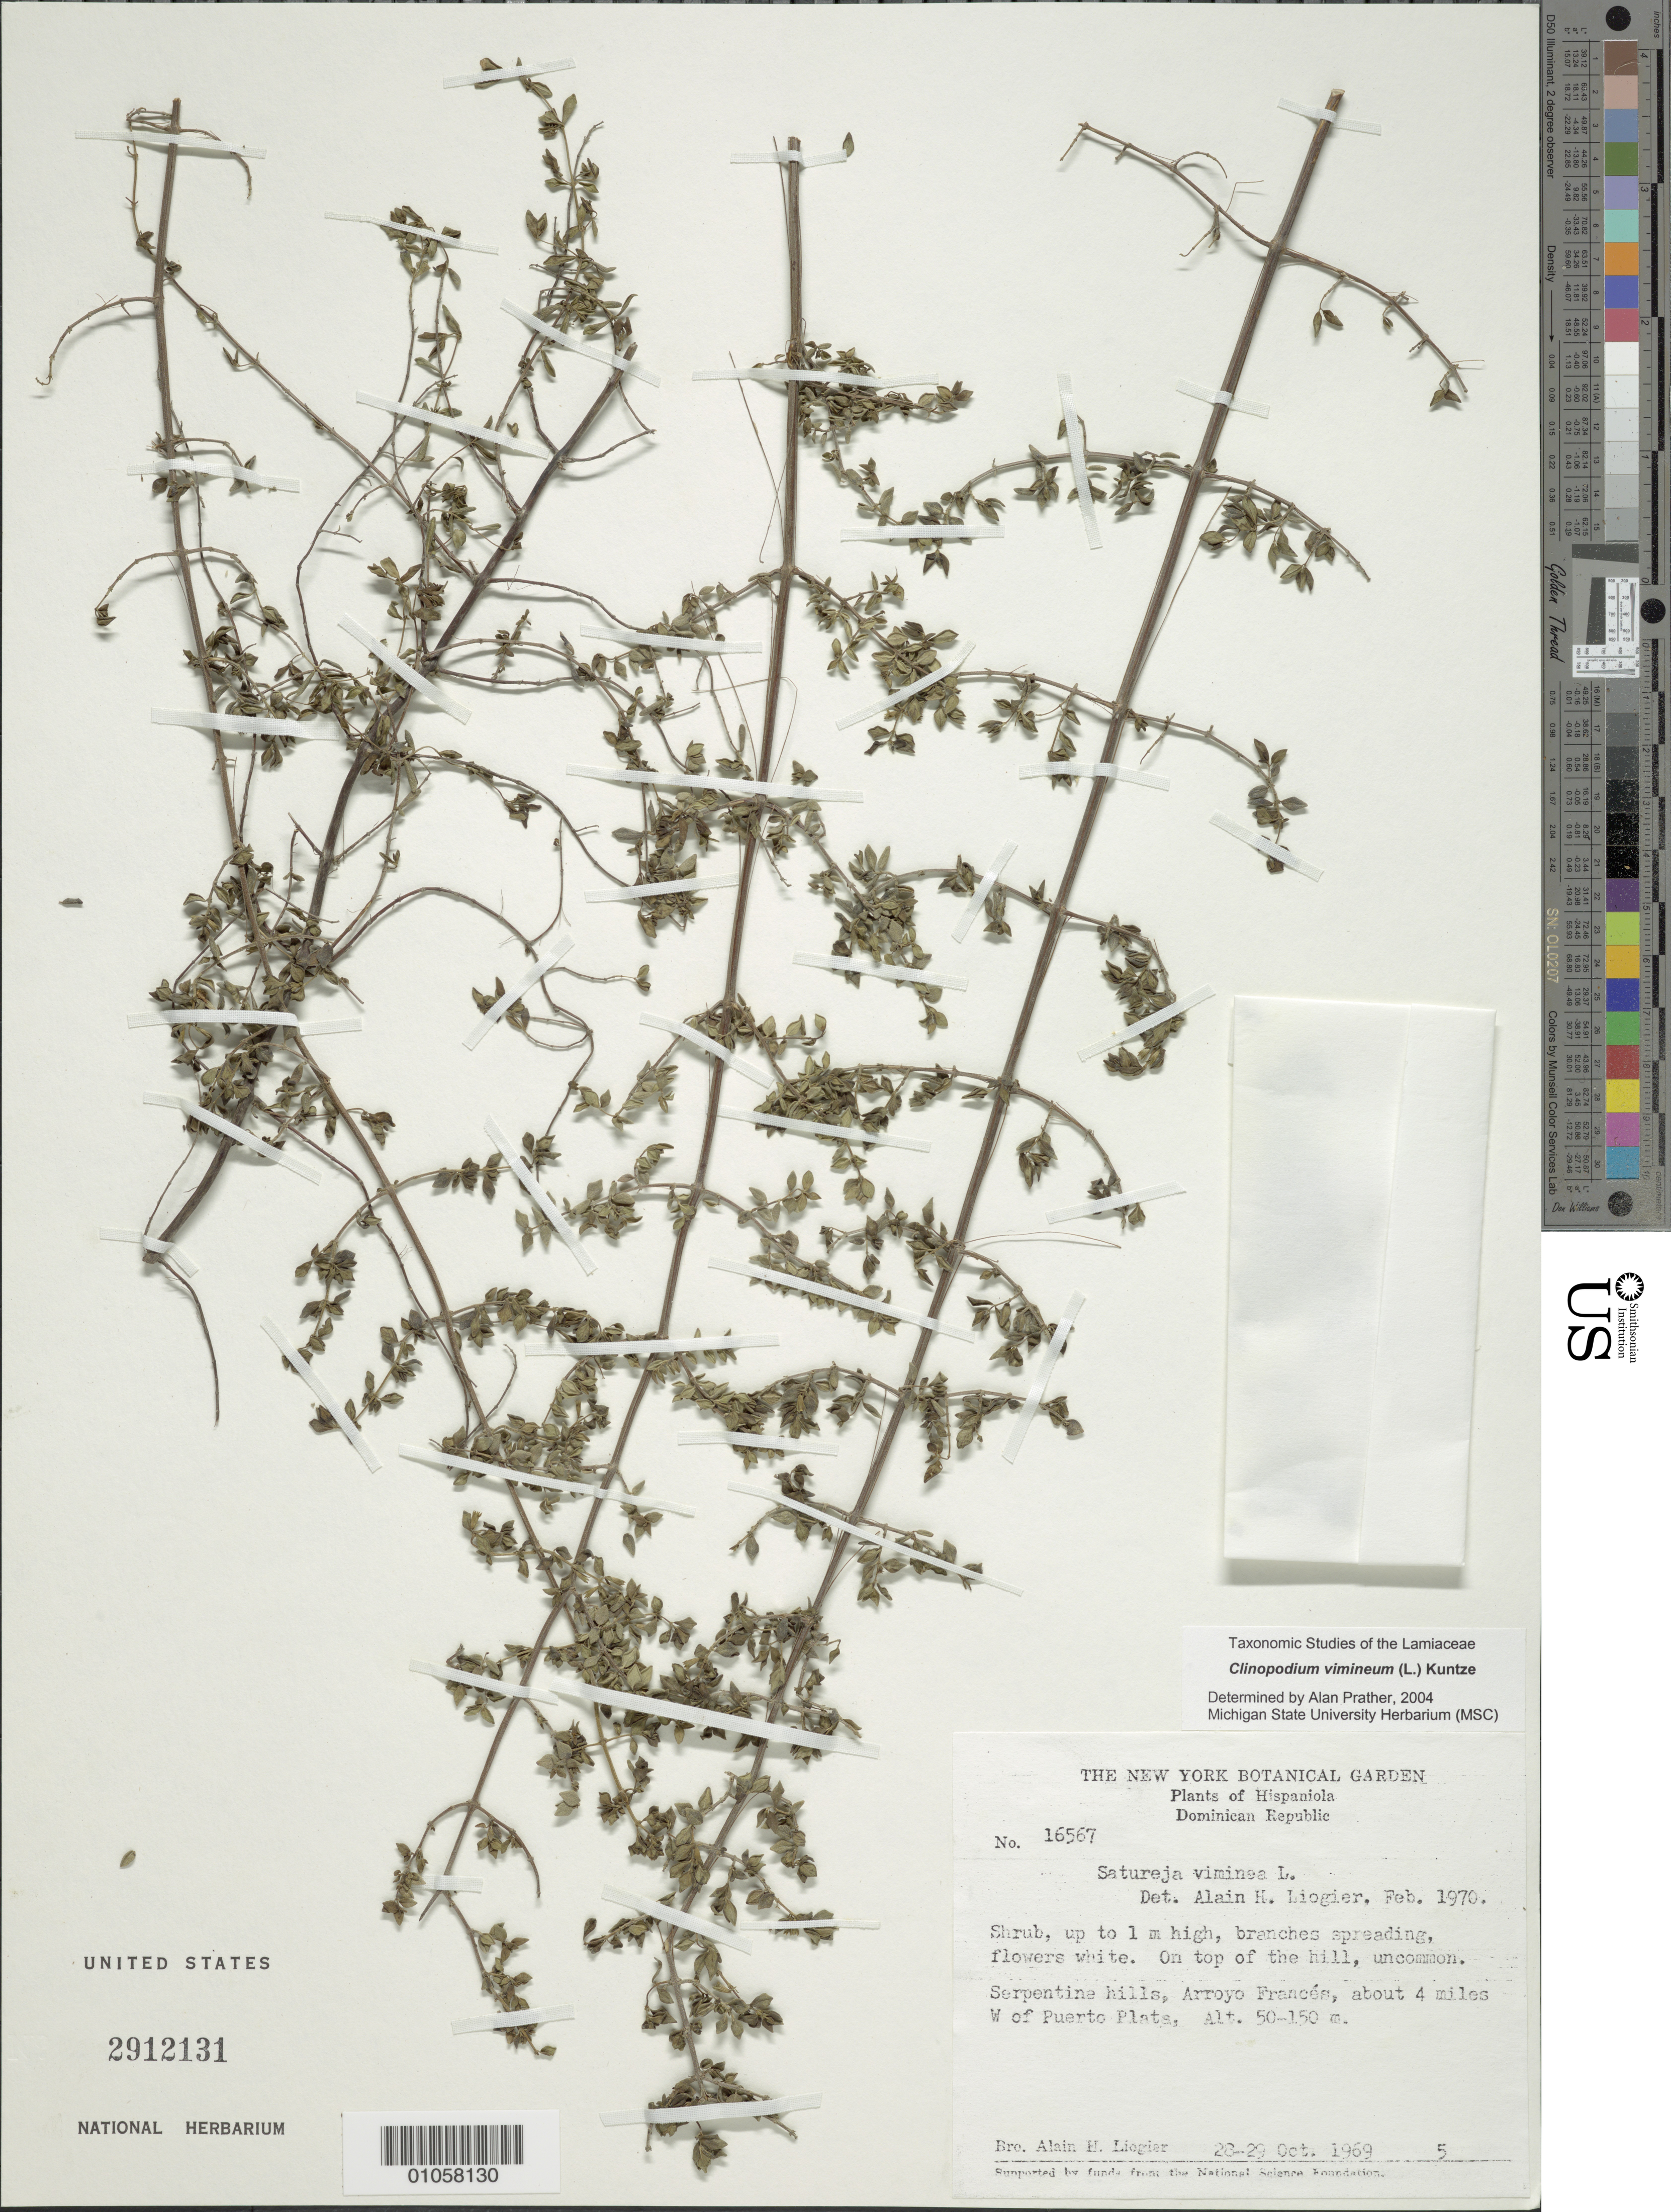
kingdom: Plantae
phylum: Tracheophyta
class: Magnoliopsida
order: Lamiales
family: Lamiaceae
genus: Clinopodium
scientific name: Clinopodium vimineum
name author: (L.) Kuntze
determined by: Prather, L. A.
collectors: A. H. Liogier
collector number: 16567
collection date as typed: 28 Oct 1969 to 29 Oct 1969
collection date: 1969-10-28/1969-10-29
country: Dominican Republic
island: Hispaniola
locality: Arroyo Francés, about 4 miles W of Puerto Plata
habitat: Serpentine hills, on top of hill, uncommon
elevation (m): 50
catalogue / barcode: US 2912131